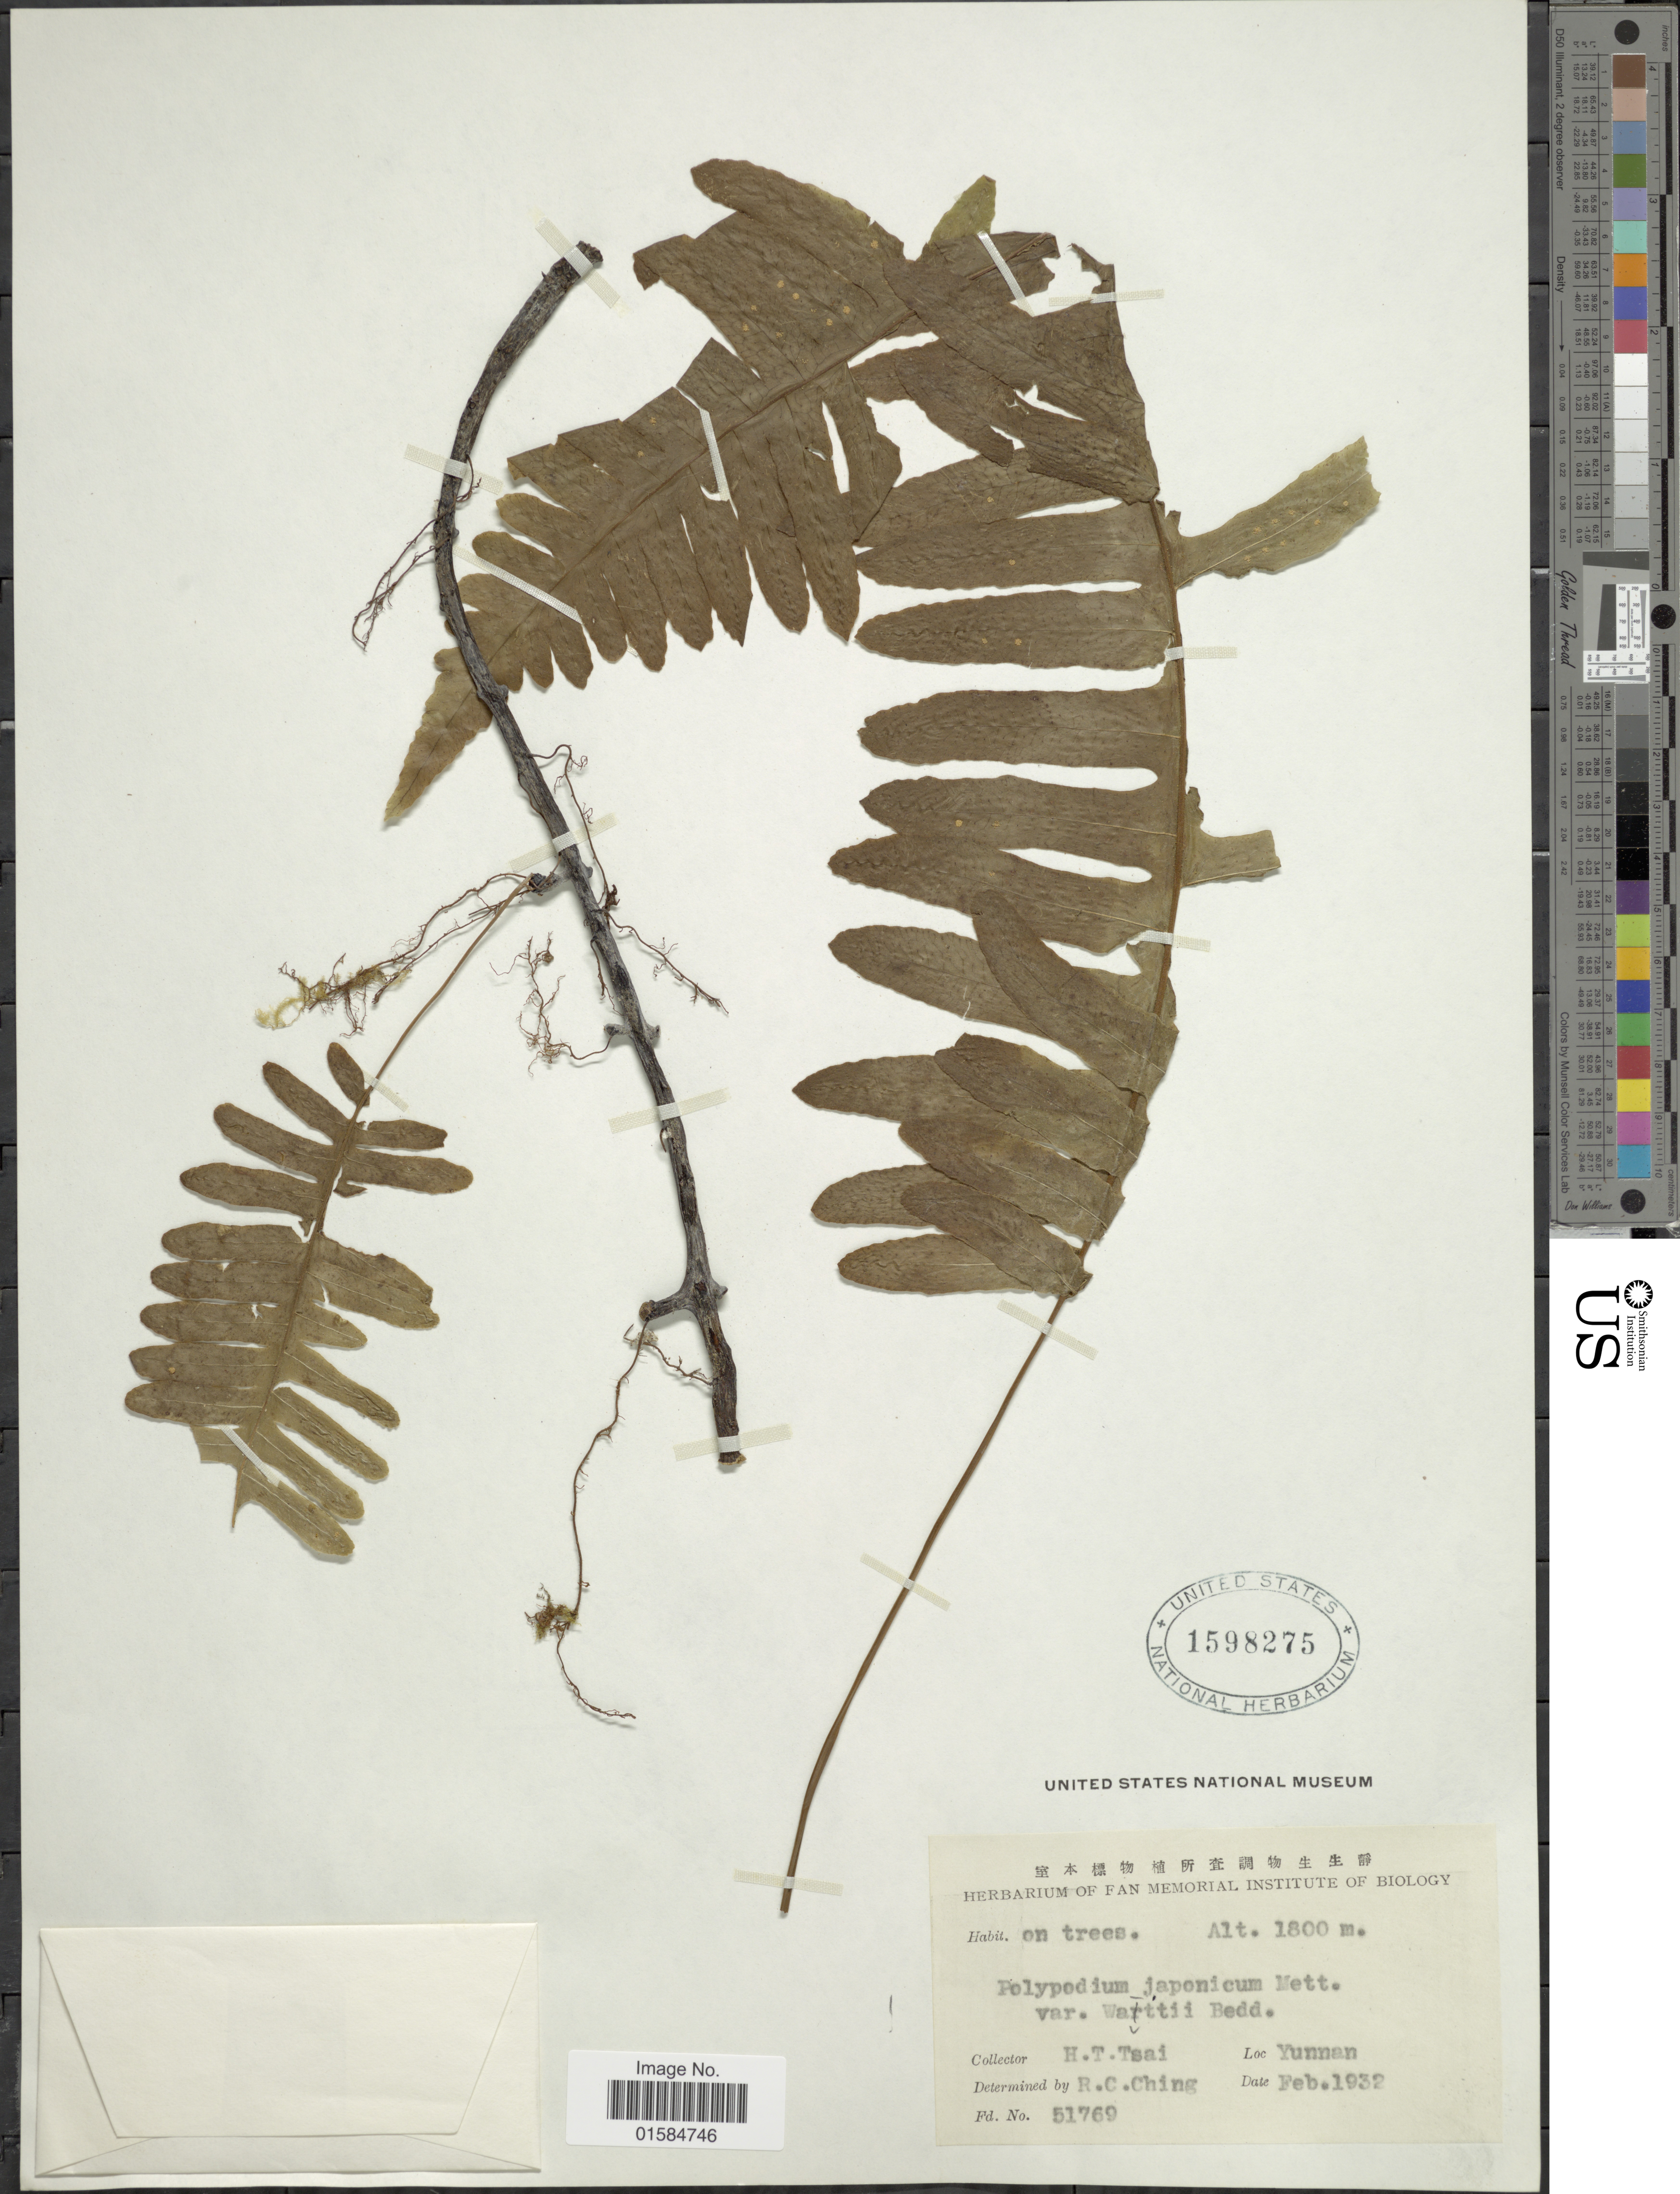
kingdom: Plantae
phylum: Tracheophyta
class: Polypodiopsida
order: Polypodiales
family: Polypodiaceae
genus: Goniophlebium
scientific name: Goniophlebium niponicum var. wattii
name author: (Bedd.) Bedd.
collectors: H. Tsai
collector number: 51769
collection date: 1932-02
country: China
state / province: Yunnan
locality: Yunnan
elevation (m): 1800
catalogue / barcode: US 1598275